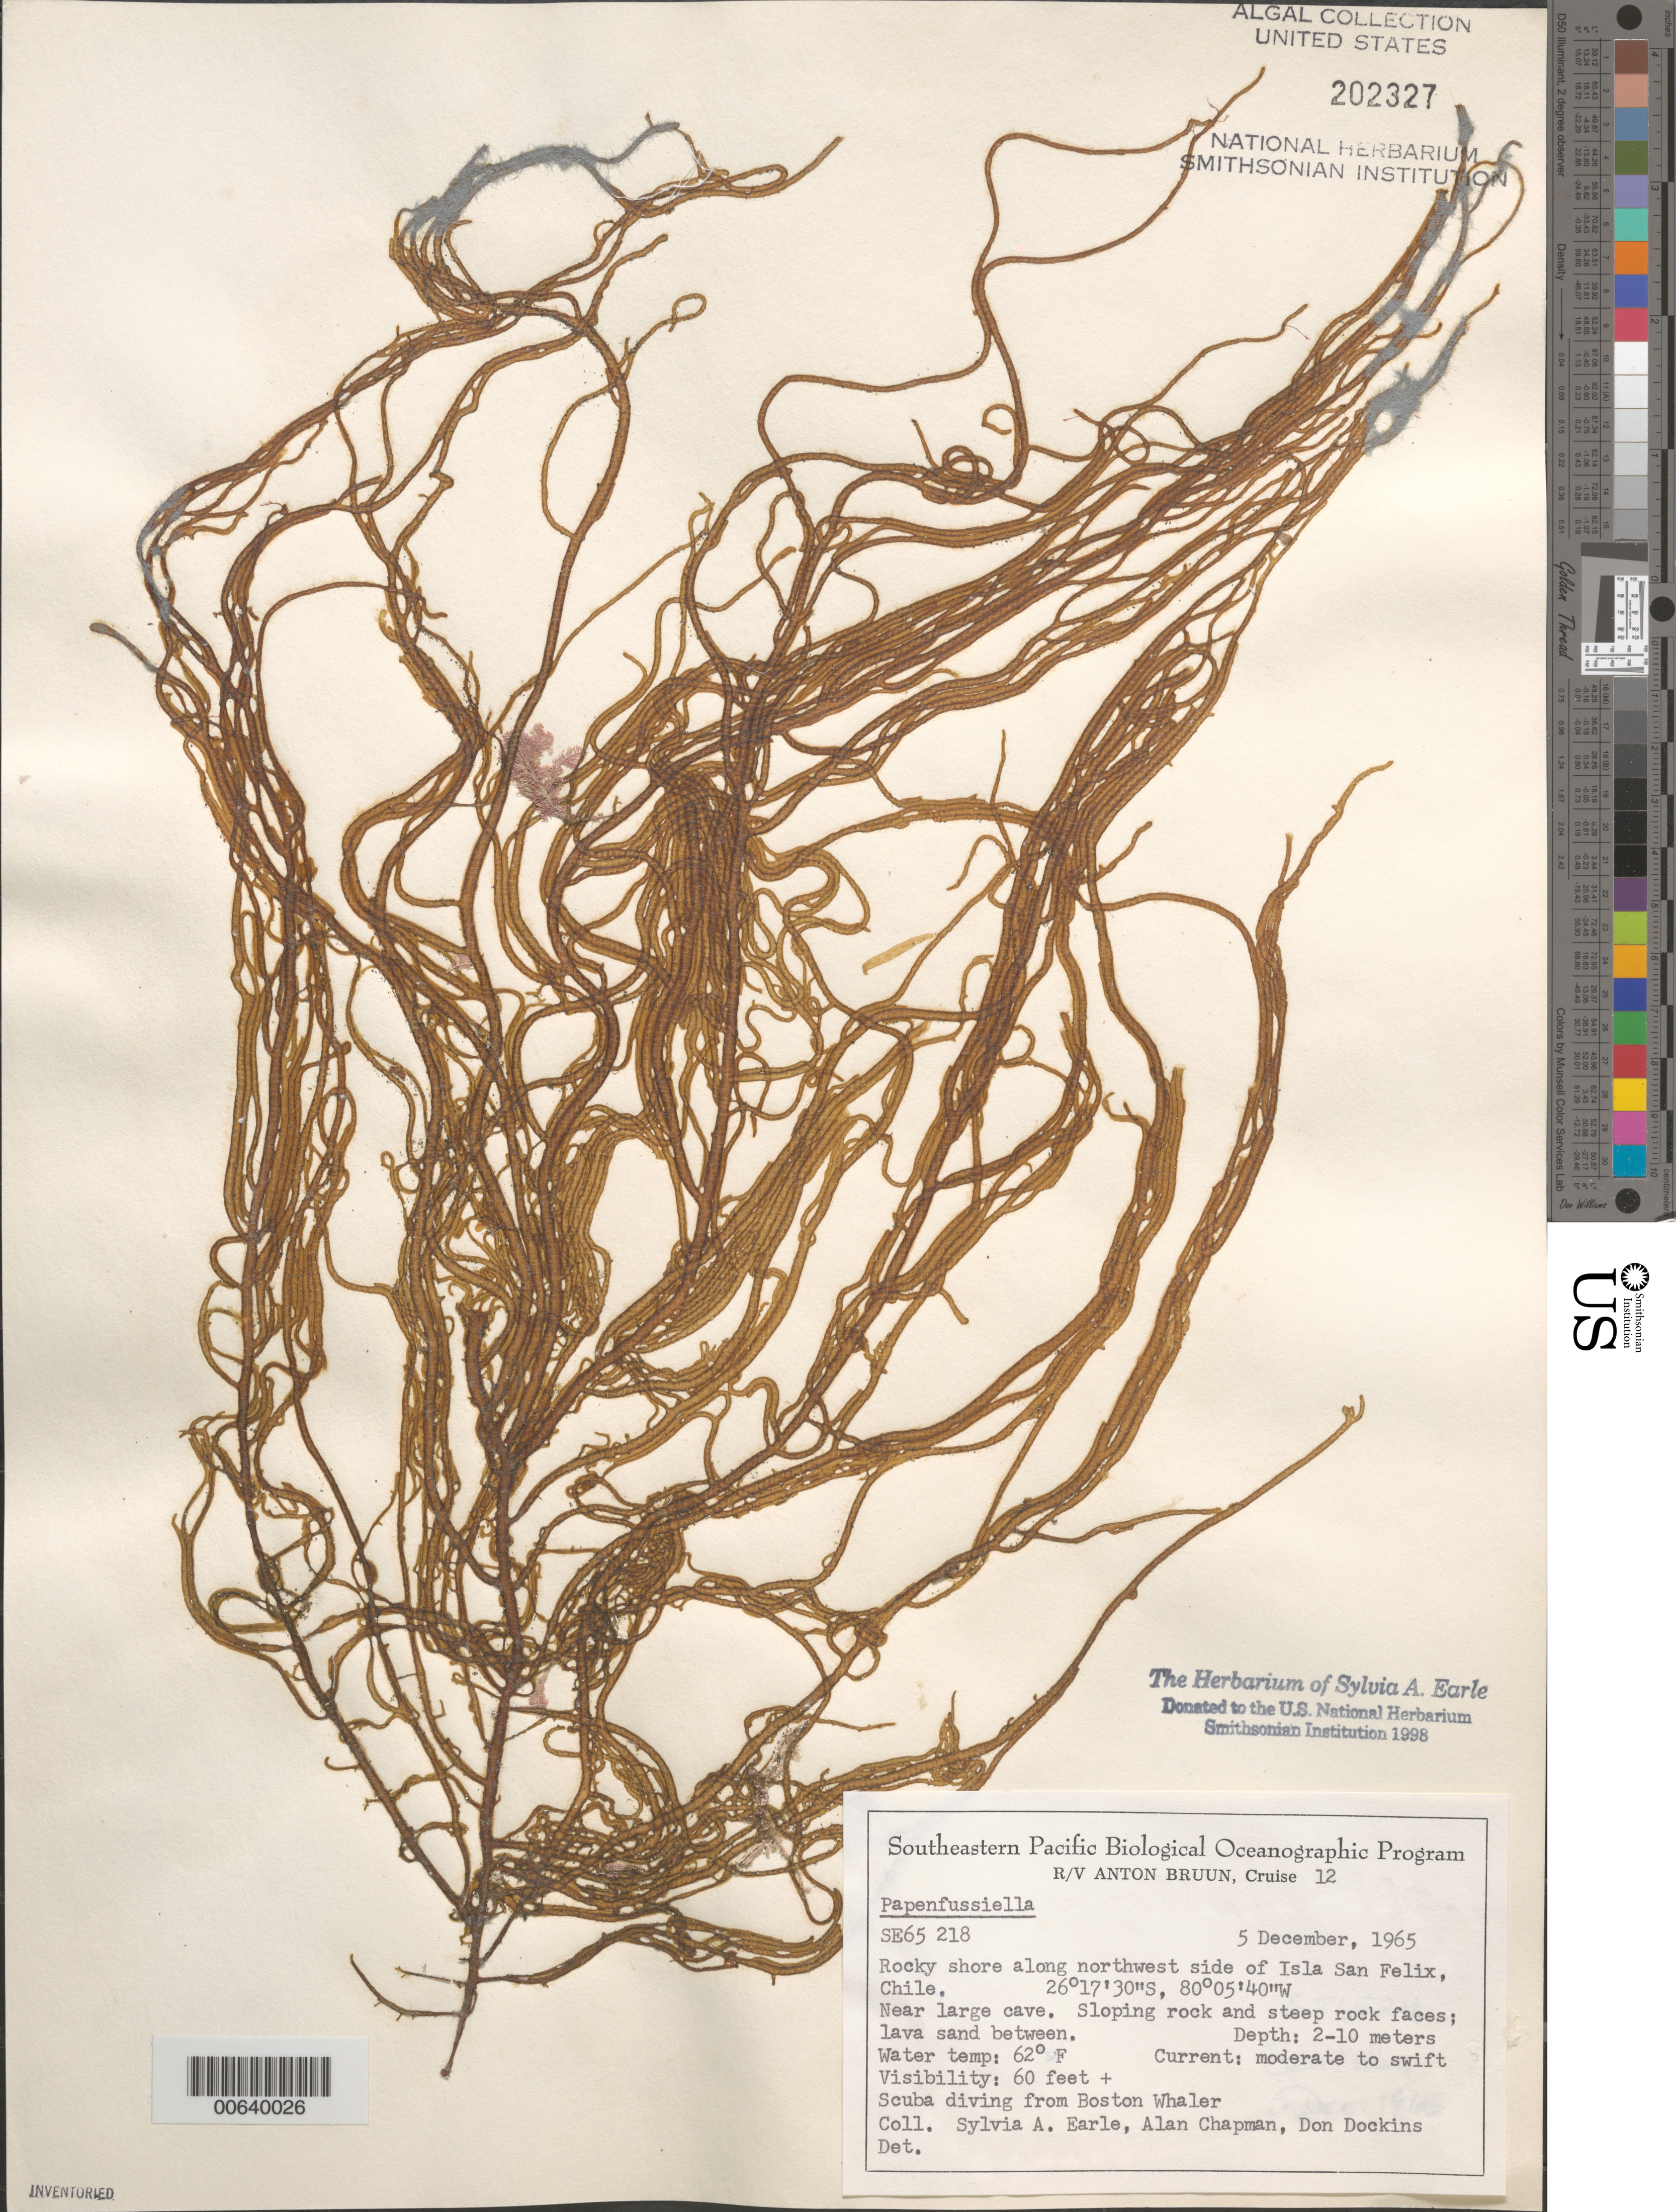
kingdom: Chromista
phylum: Ochrophyta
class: Phaeophyceae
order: Ectocarpales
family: Chordariaceae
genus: Papenfussiella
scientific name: Papenfussiella sp.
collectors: S. A. Earle, A. Chapman & D. Dockins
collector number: SE 65218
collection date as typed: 05 Dec 1965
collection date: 1965-12-05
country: Chile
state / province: Atacama (III)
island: Isla San Felix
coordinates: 26 17' 30" S, 80 05' 40" W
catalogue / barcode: US 202327